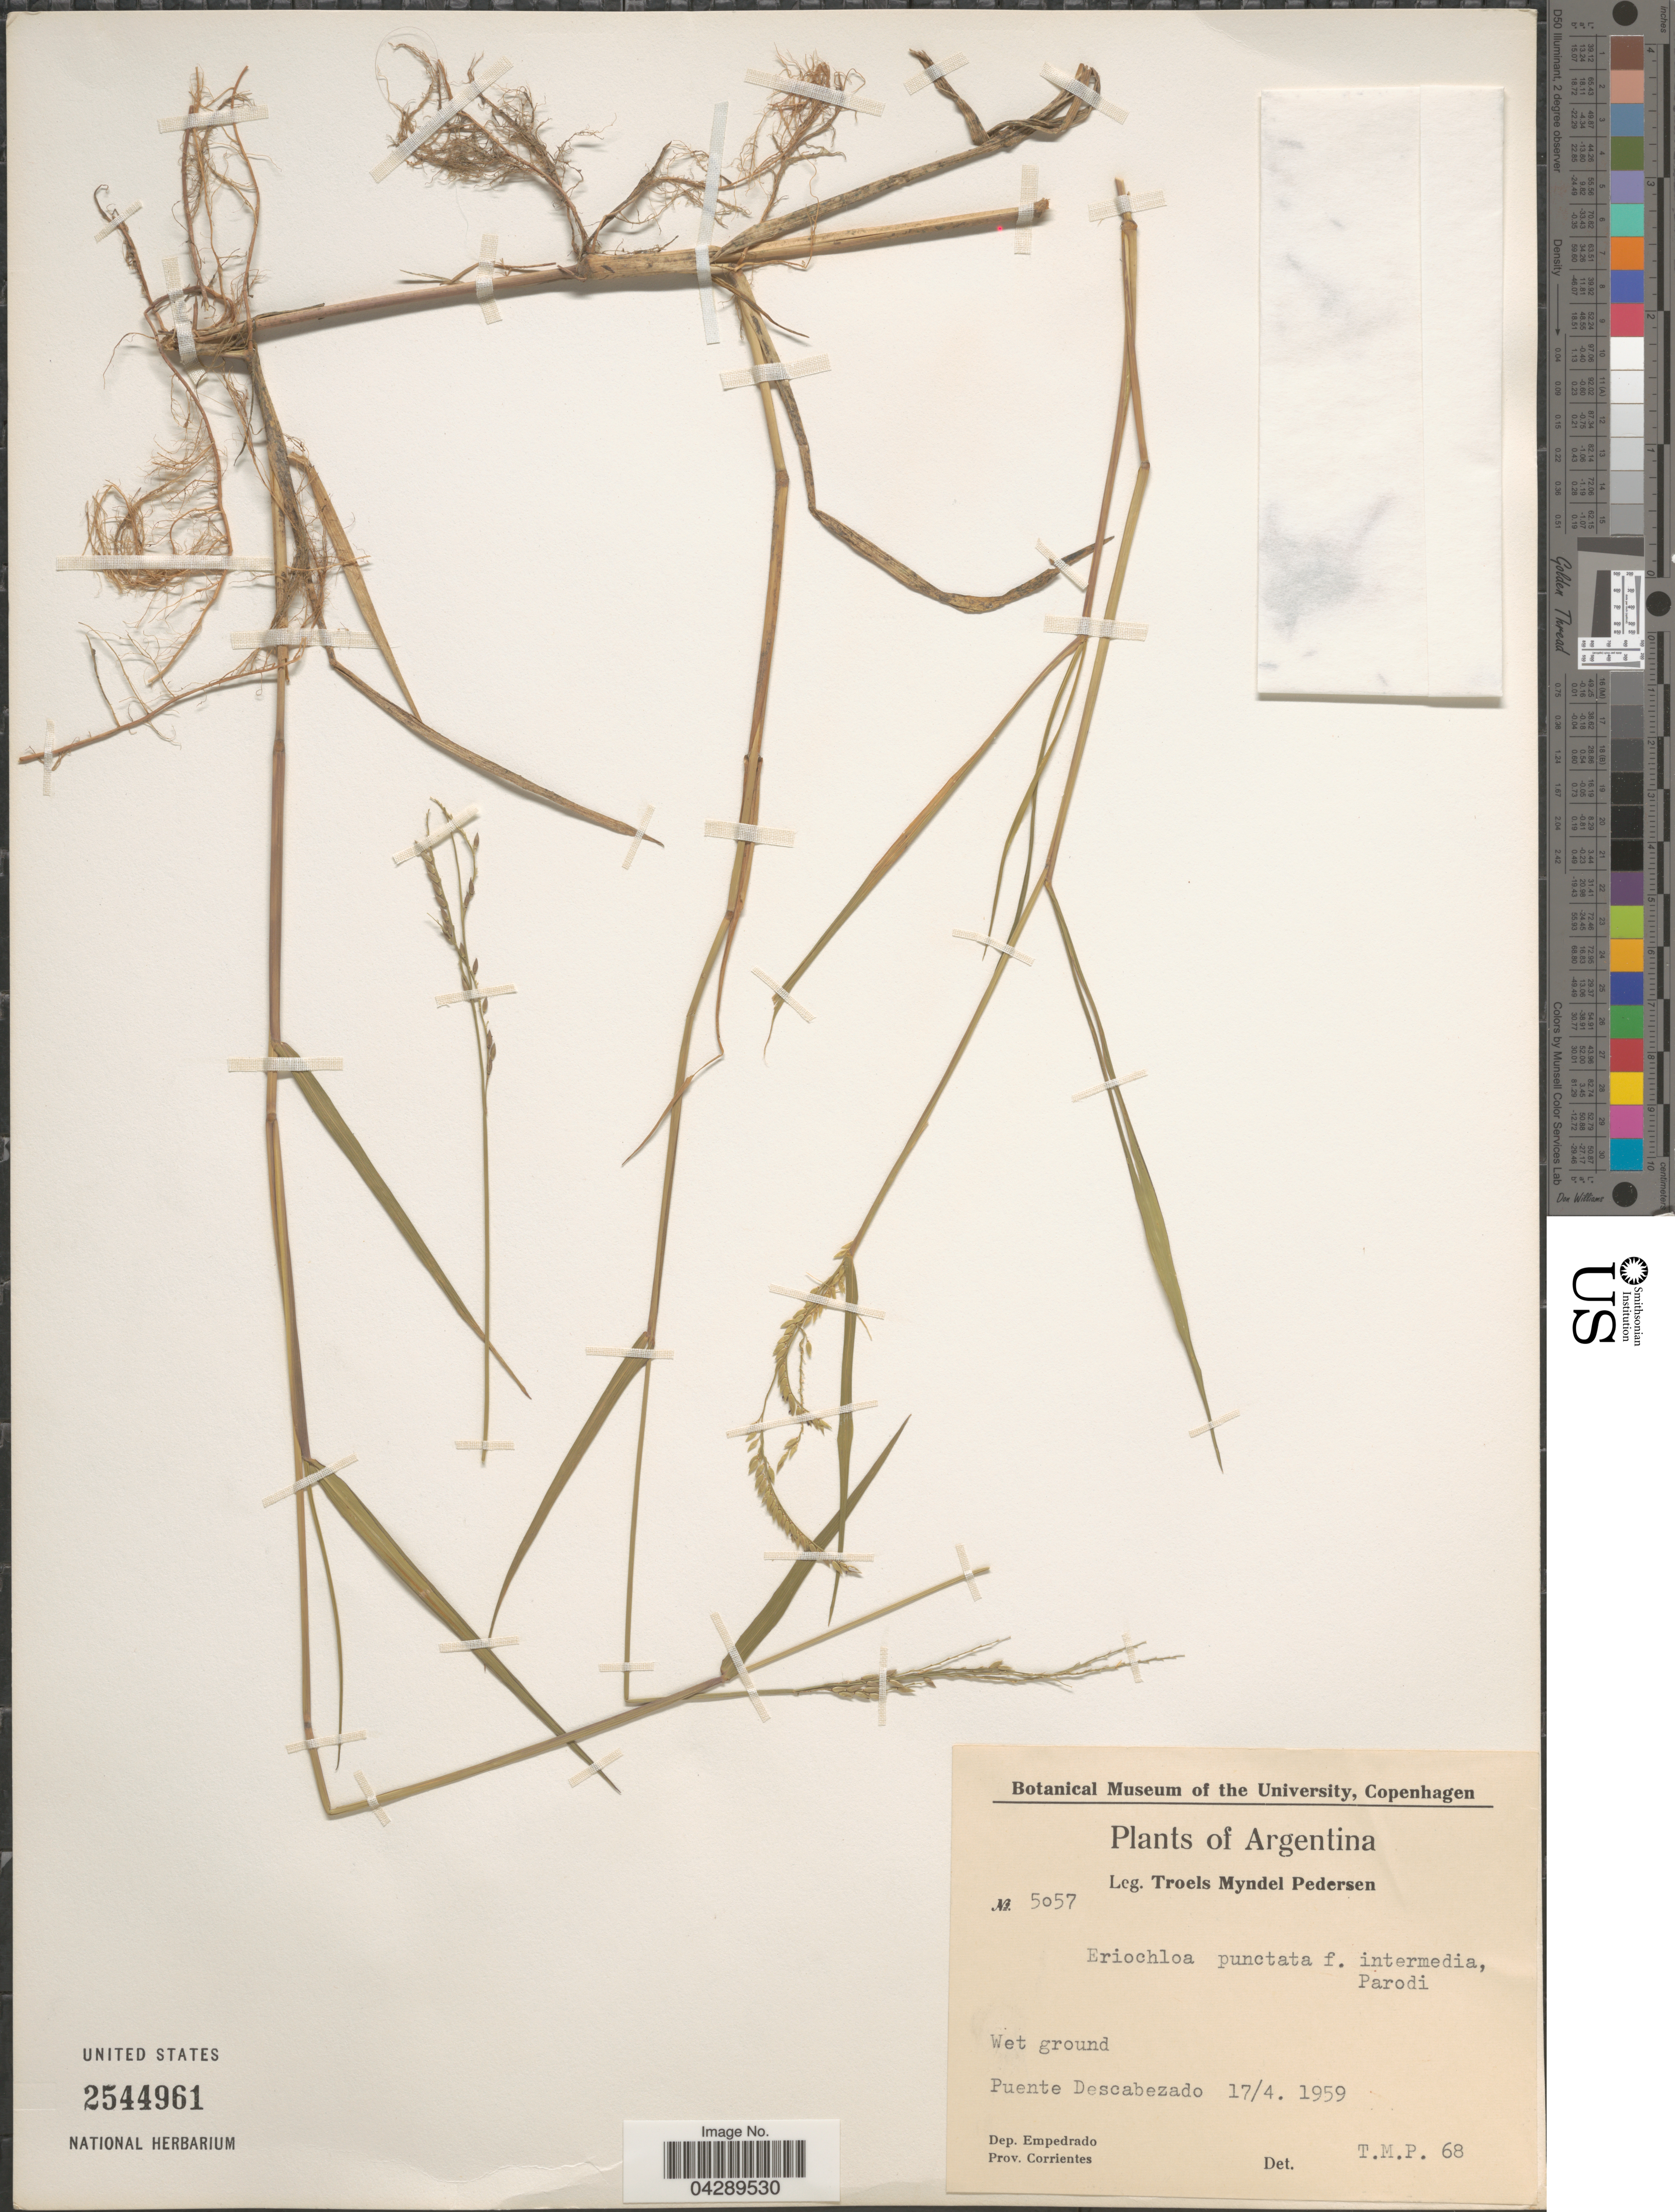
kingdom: Plantae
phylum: Tracheophyta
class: Liliopsida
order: Poales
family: Poaceae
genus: Eriochloa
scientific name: Eriochloa punctata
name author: (L.) Desv. ex Ham.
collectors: T. Pederson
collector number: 5057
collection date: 1959-04-17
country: Argentina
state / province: Corrientes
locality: Puente Descabezado. Dep. Empedrado.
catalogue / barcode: US 2544961